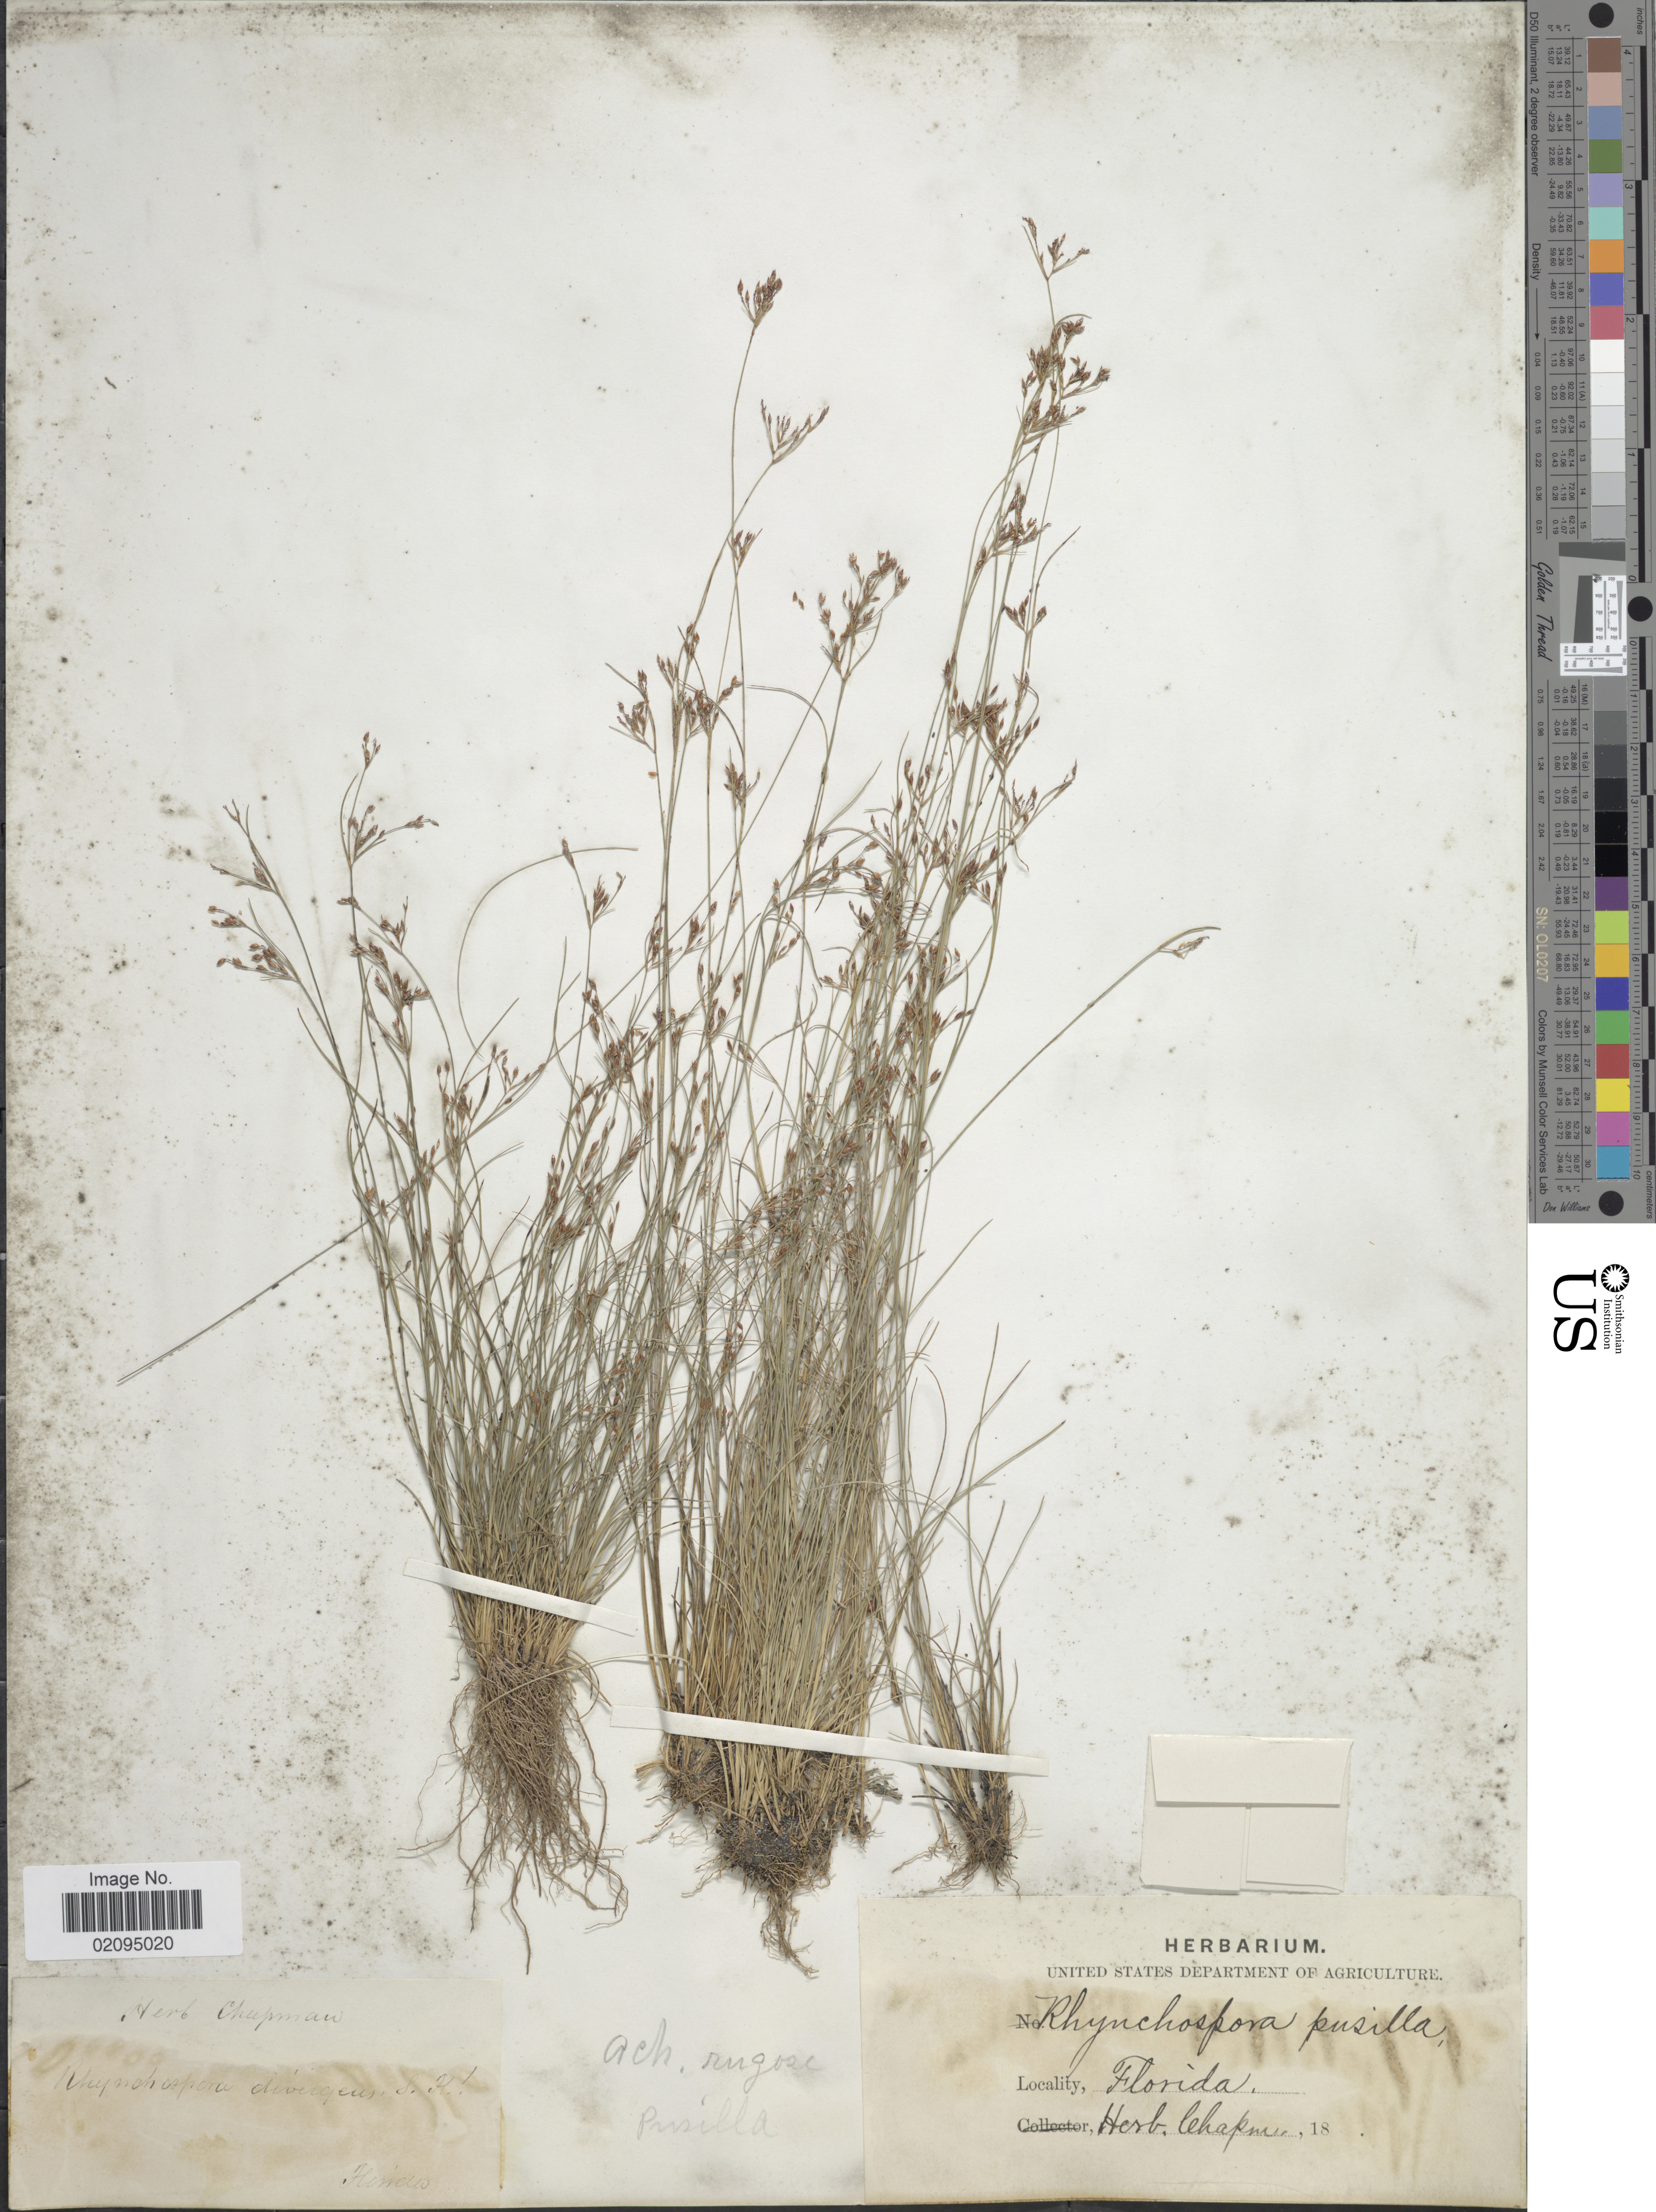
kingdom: Plantae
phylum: Tracheophyta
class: Liliopsida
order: Poales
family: Cyperaceae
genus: Rhynchospora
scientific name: Rhynchospora intermixta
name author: C. Wright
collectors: ex herb. Chapman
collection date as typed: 18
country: United States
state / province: Florida